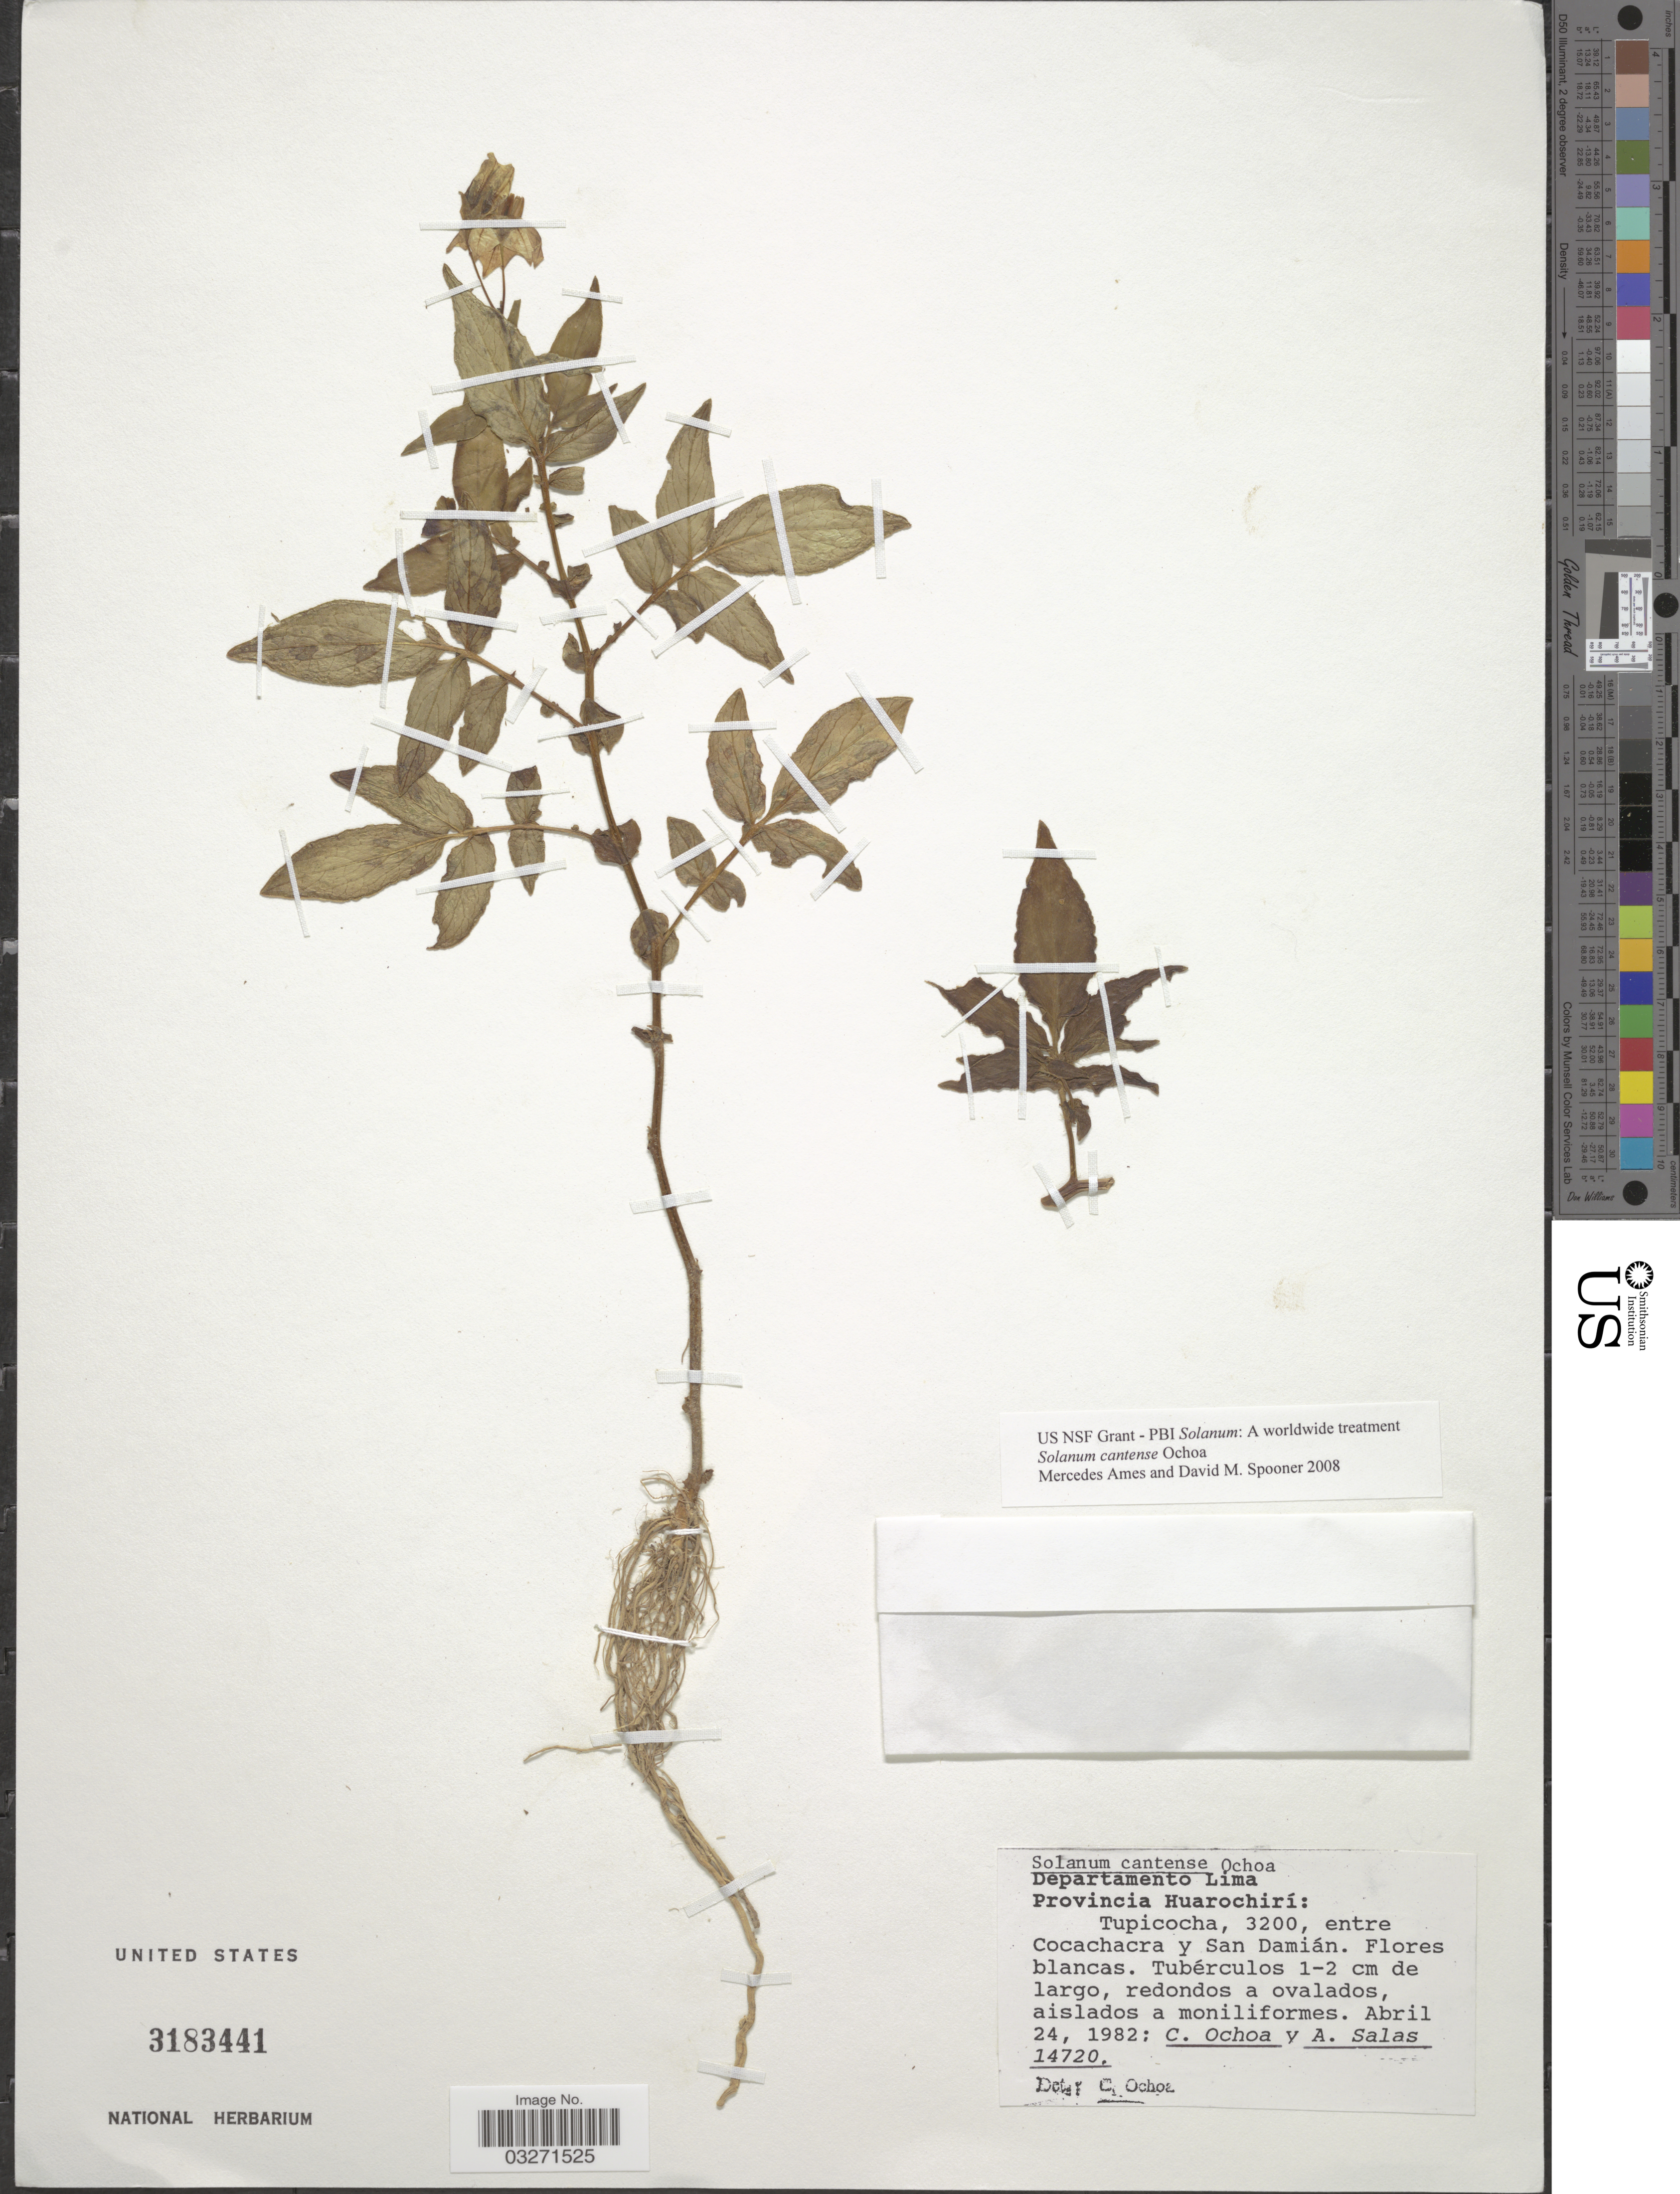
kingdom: Plantae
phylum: Tracheophyta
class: Magnoliopsida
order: Solanales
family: Solanaceae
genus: Solanum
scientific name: Solanum cantense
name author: Ochoa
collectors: C. Ochoa & A. Salas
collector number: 14720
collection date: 1982-04-24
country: Peru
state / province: Lima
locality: Departamento Lima. Provincia Huarochirí: Tupicocha, entre Cocachacra y San Damián.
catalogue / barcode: US 3183441